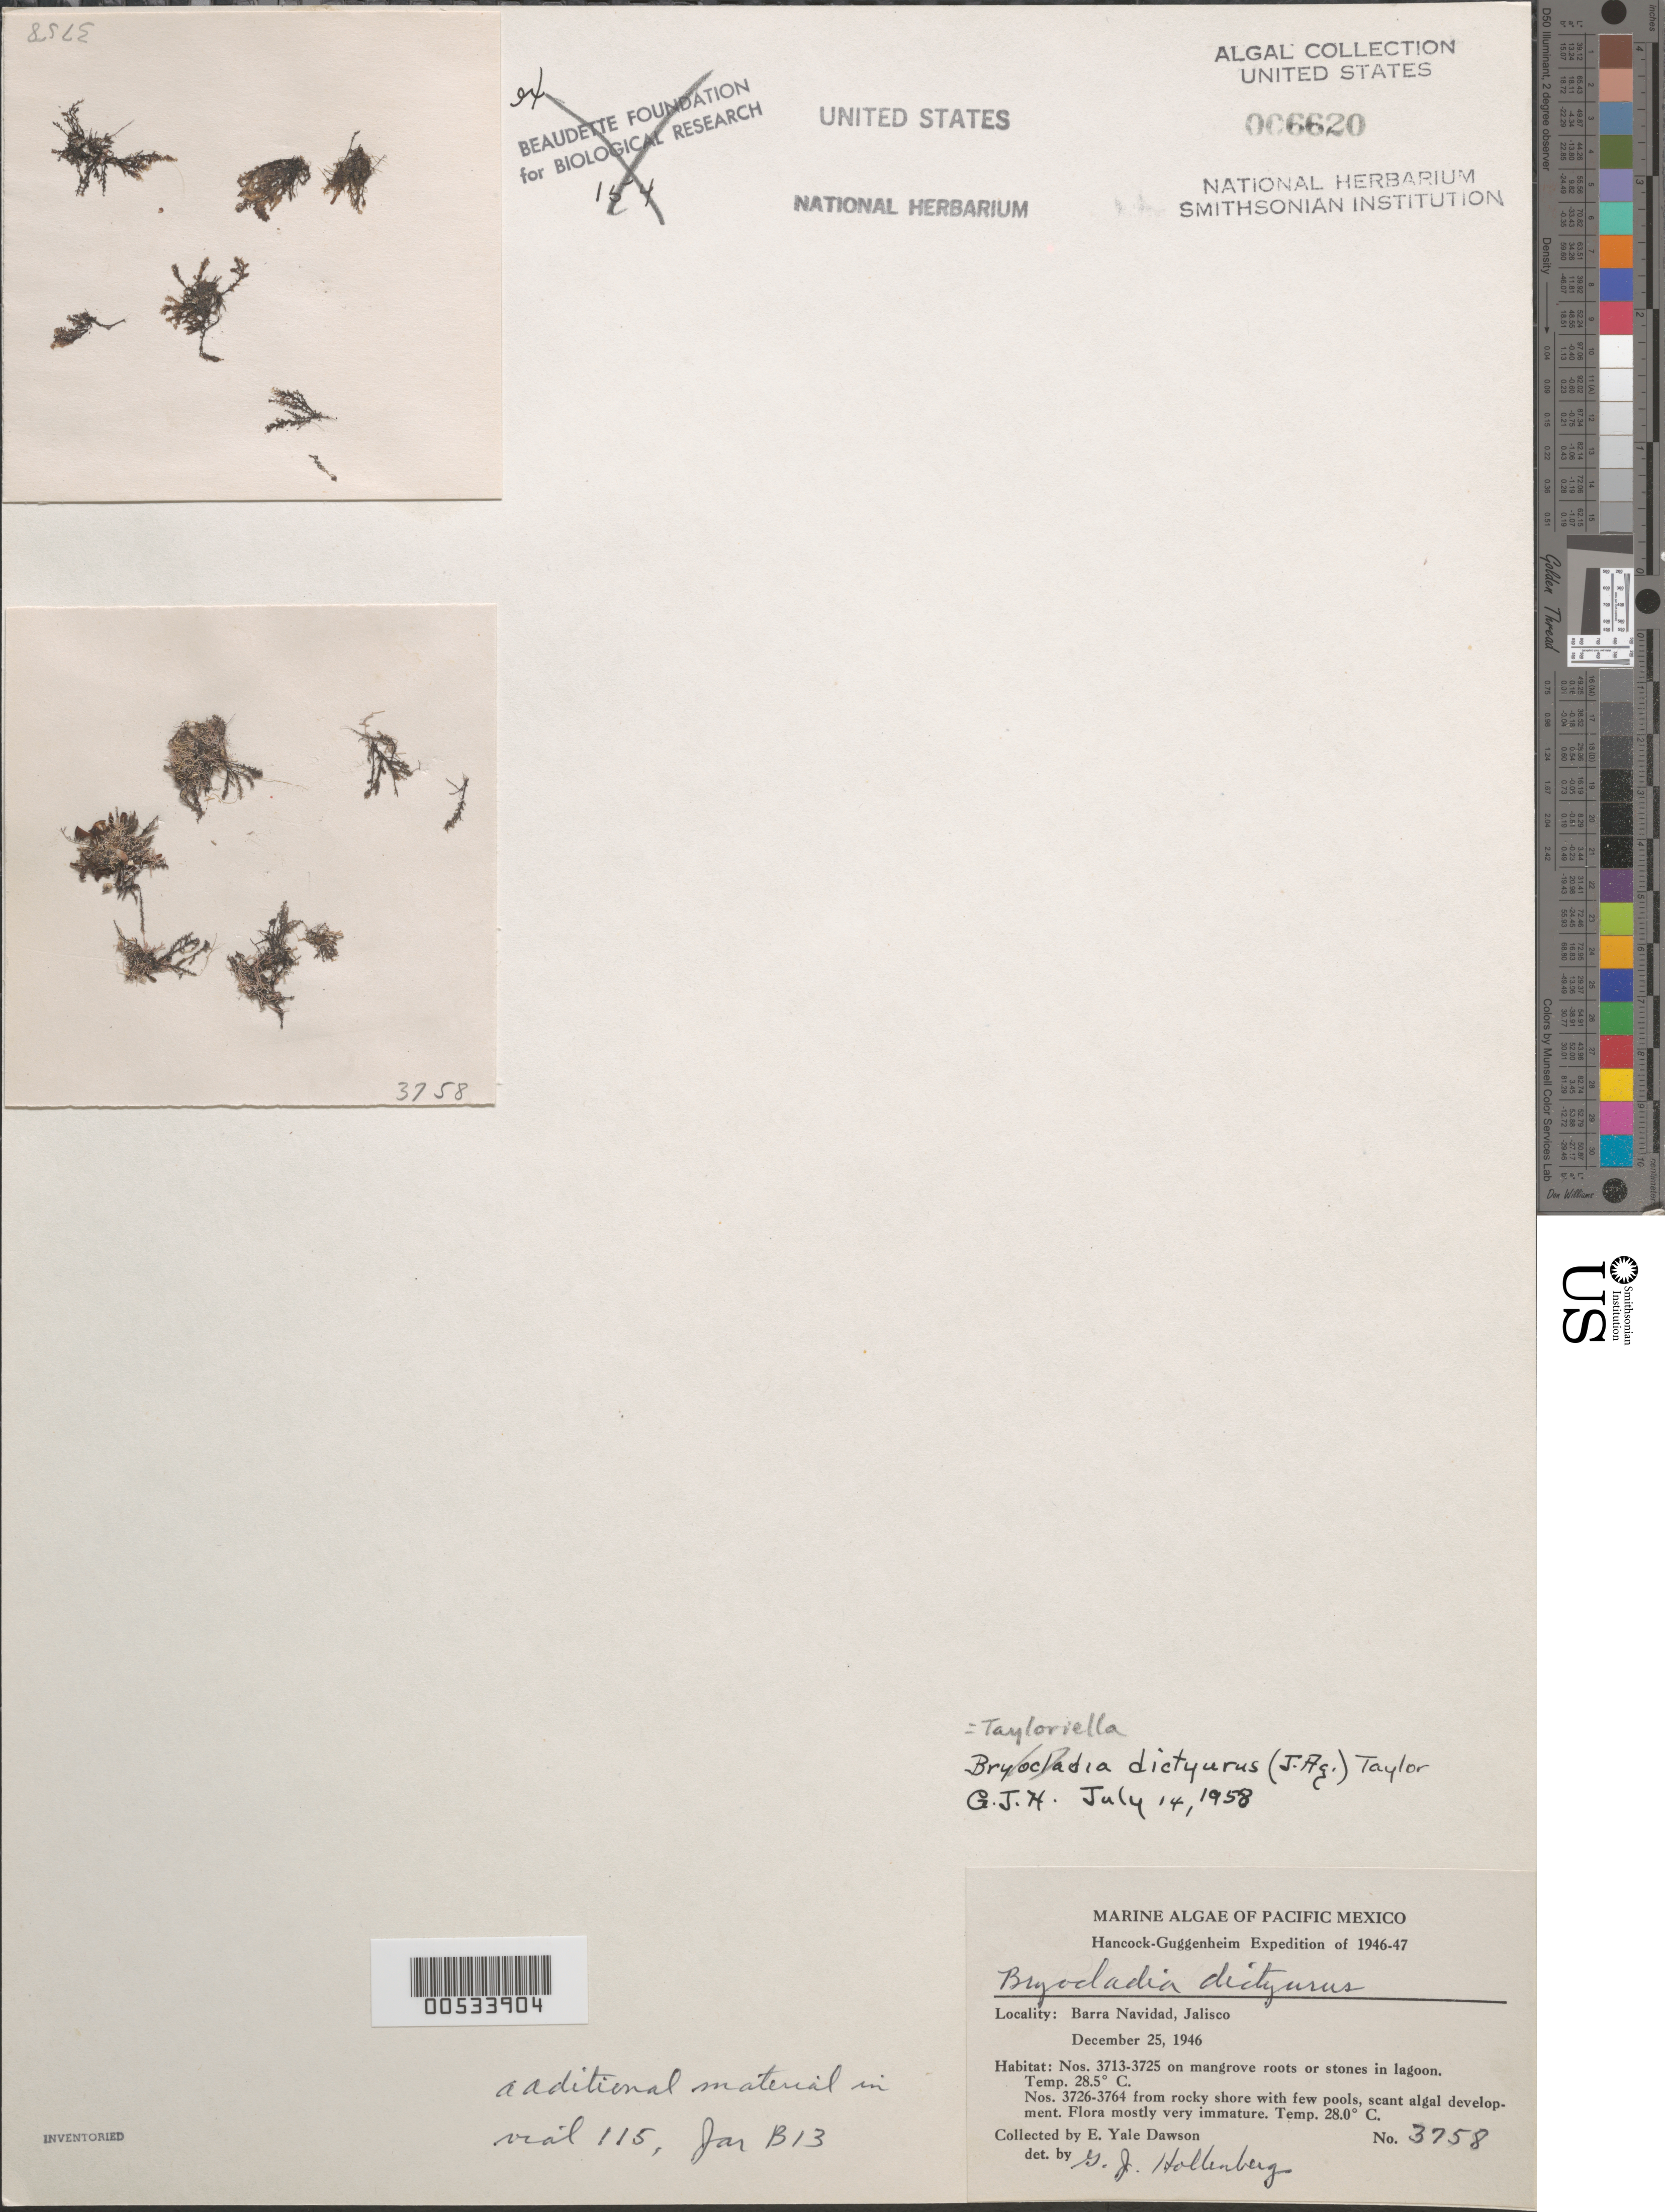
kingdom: Plantae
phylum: Rhodophyta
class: Florideophyceae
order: Ceramiales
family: Rhodomelaceae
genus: Tayloriella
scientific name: Tayloriella dictyurus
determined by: Hollenberg, George J.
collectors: E. Y. Dawson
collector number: EYD 3758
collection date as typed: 25 Dec 1946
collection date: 1946-12-25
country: Mexico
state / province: Jalisco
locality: Barra Navidad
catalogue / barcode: US 6620